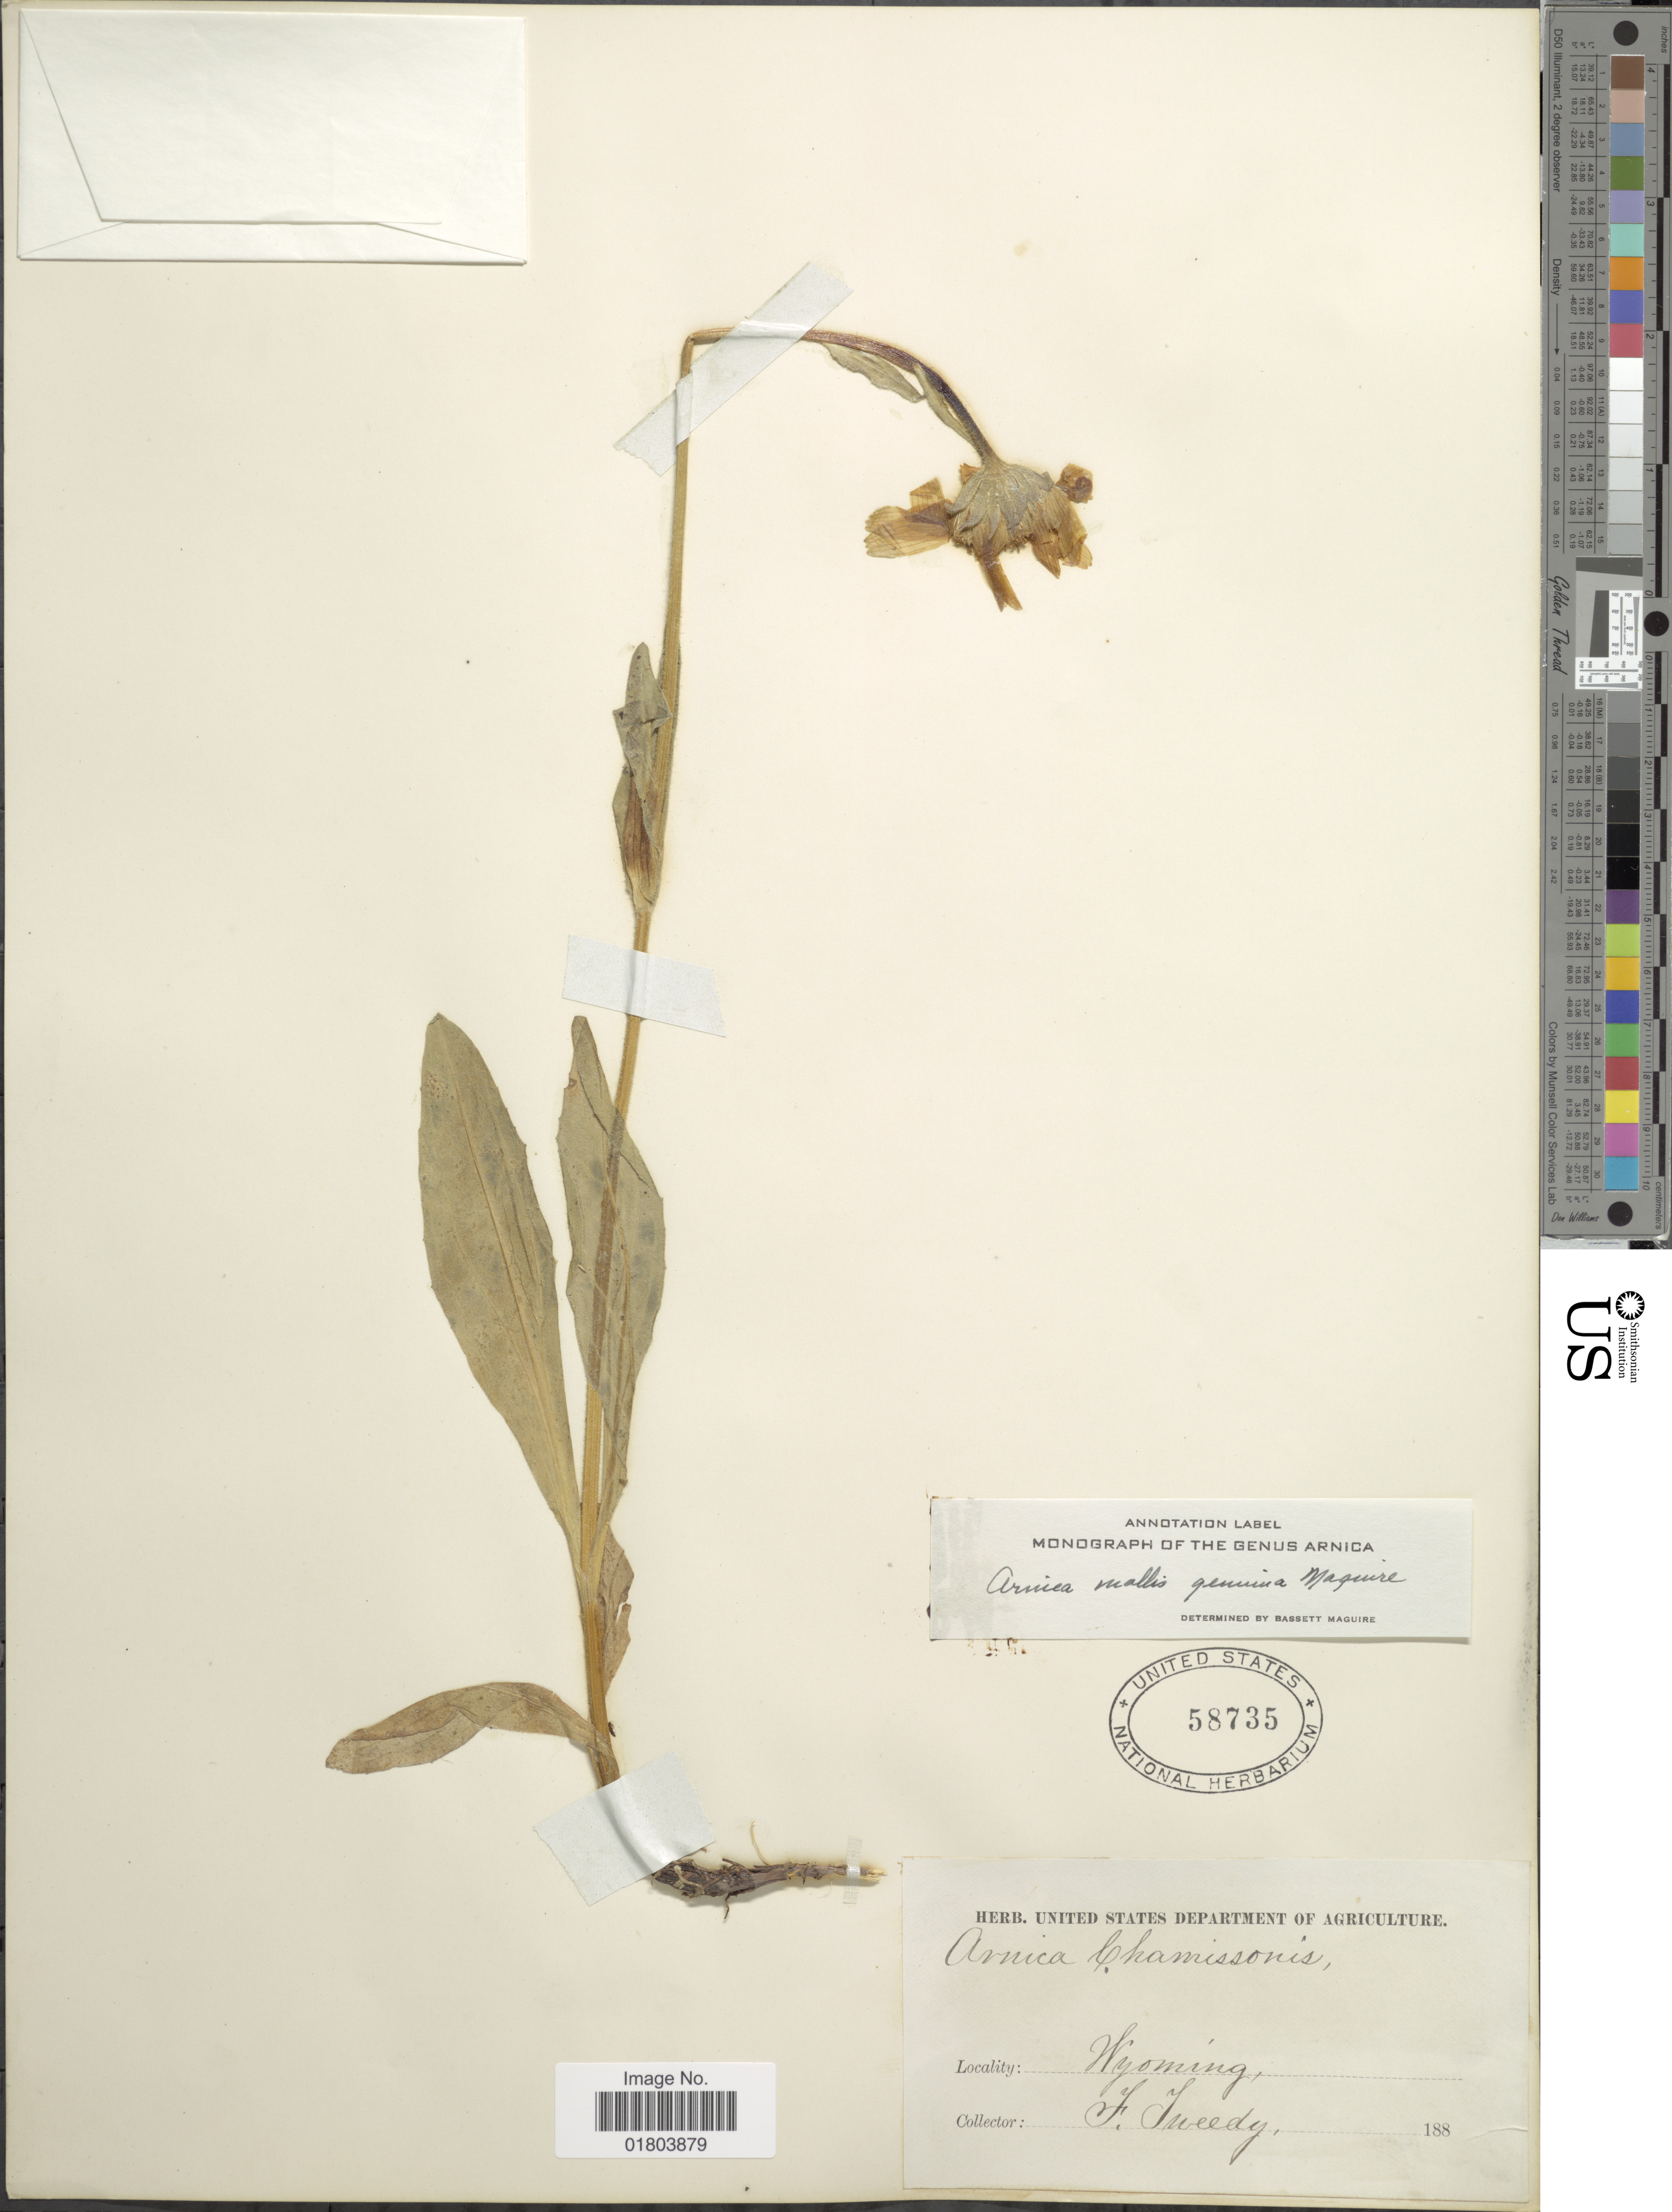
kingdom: Plantae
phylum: Tracheophyta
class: Magnoliopsida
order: Asterales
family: Asteraceae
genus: Arnica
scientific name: Arnica mollis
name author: Hook.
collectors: F. Tweedy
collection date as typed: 188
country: United States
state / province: Wyoming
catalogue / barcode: US 58735